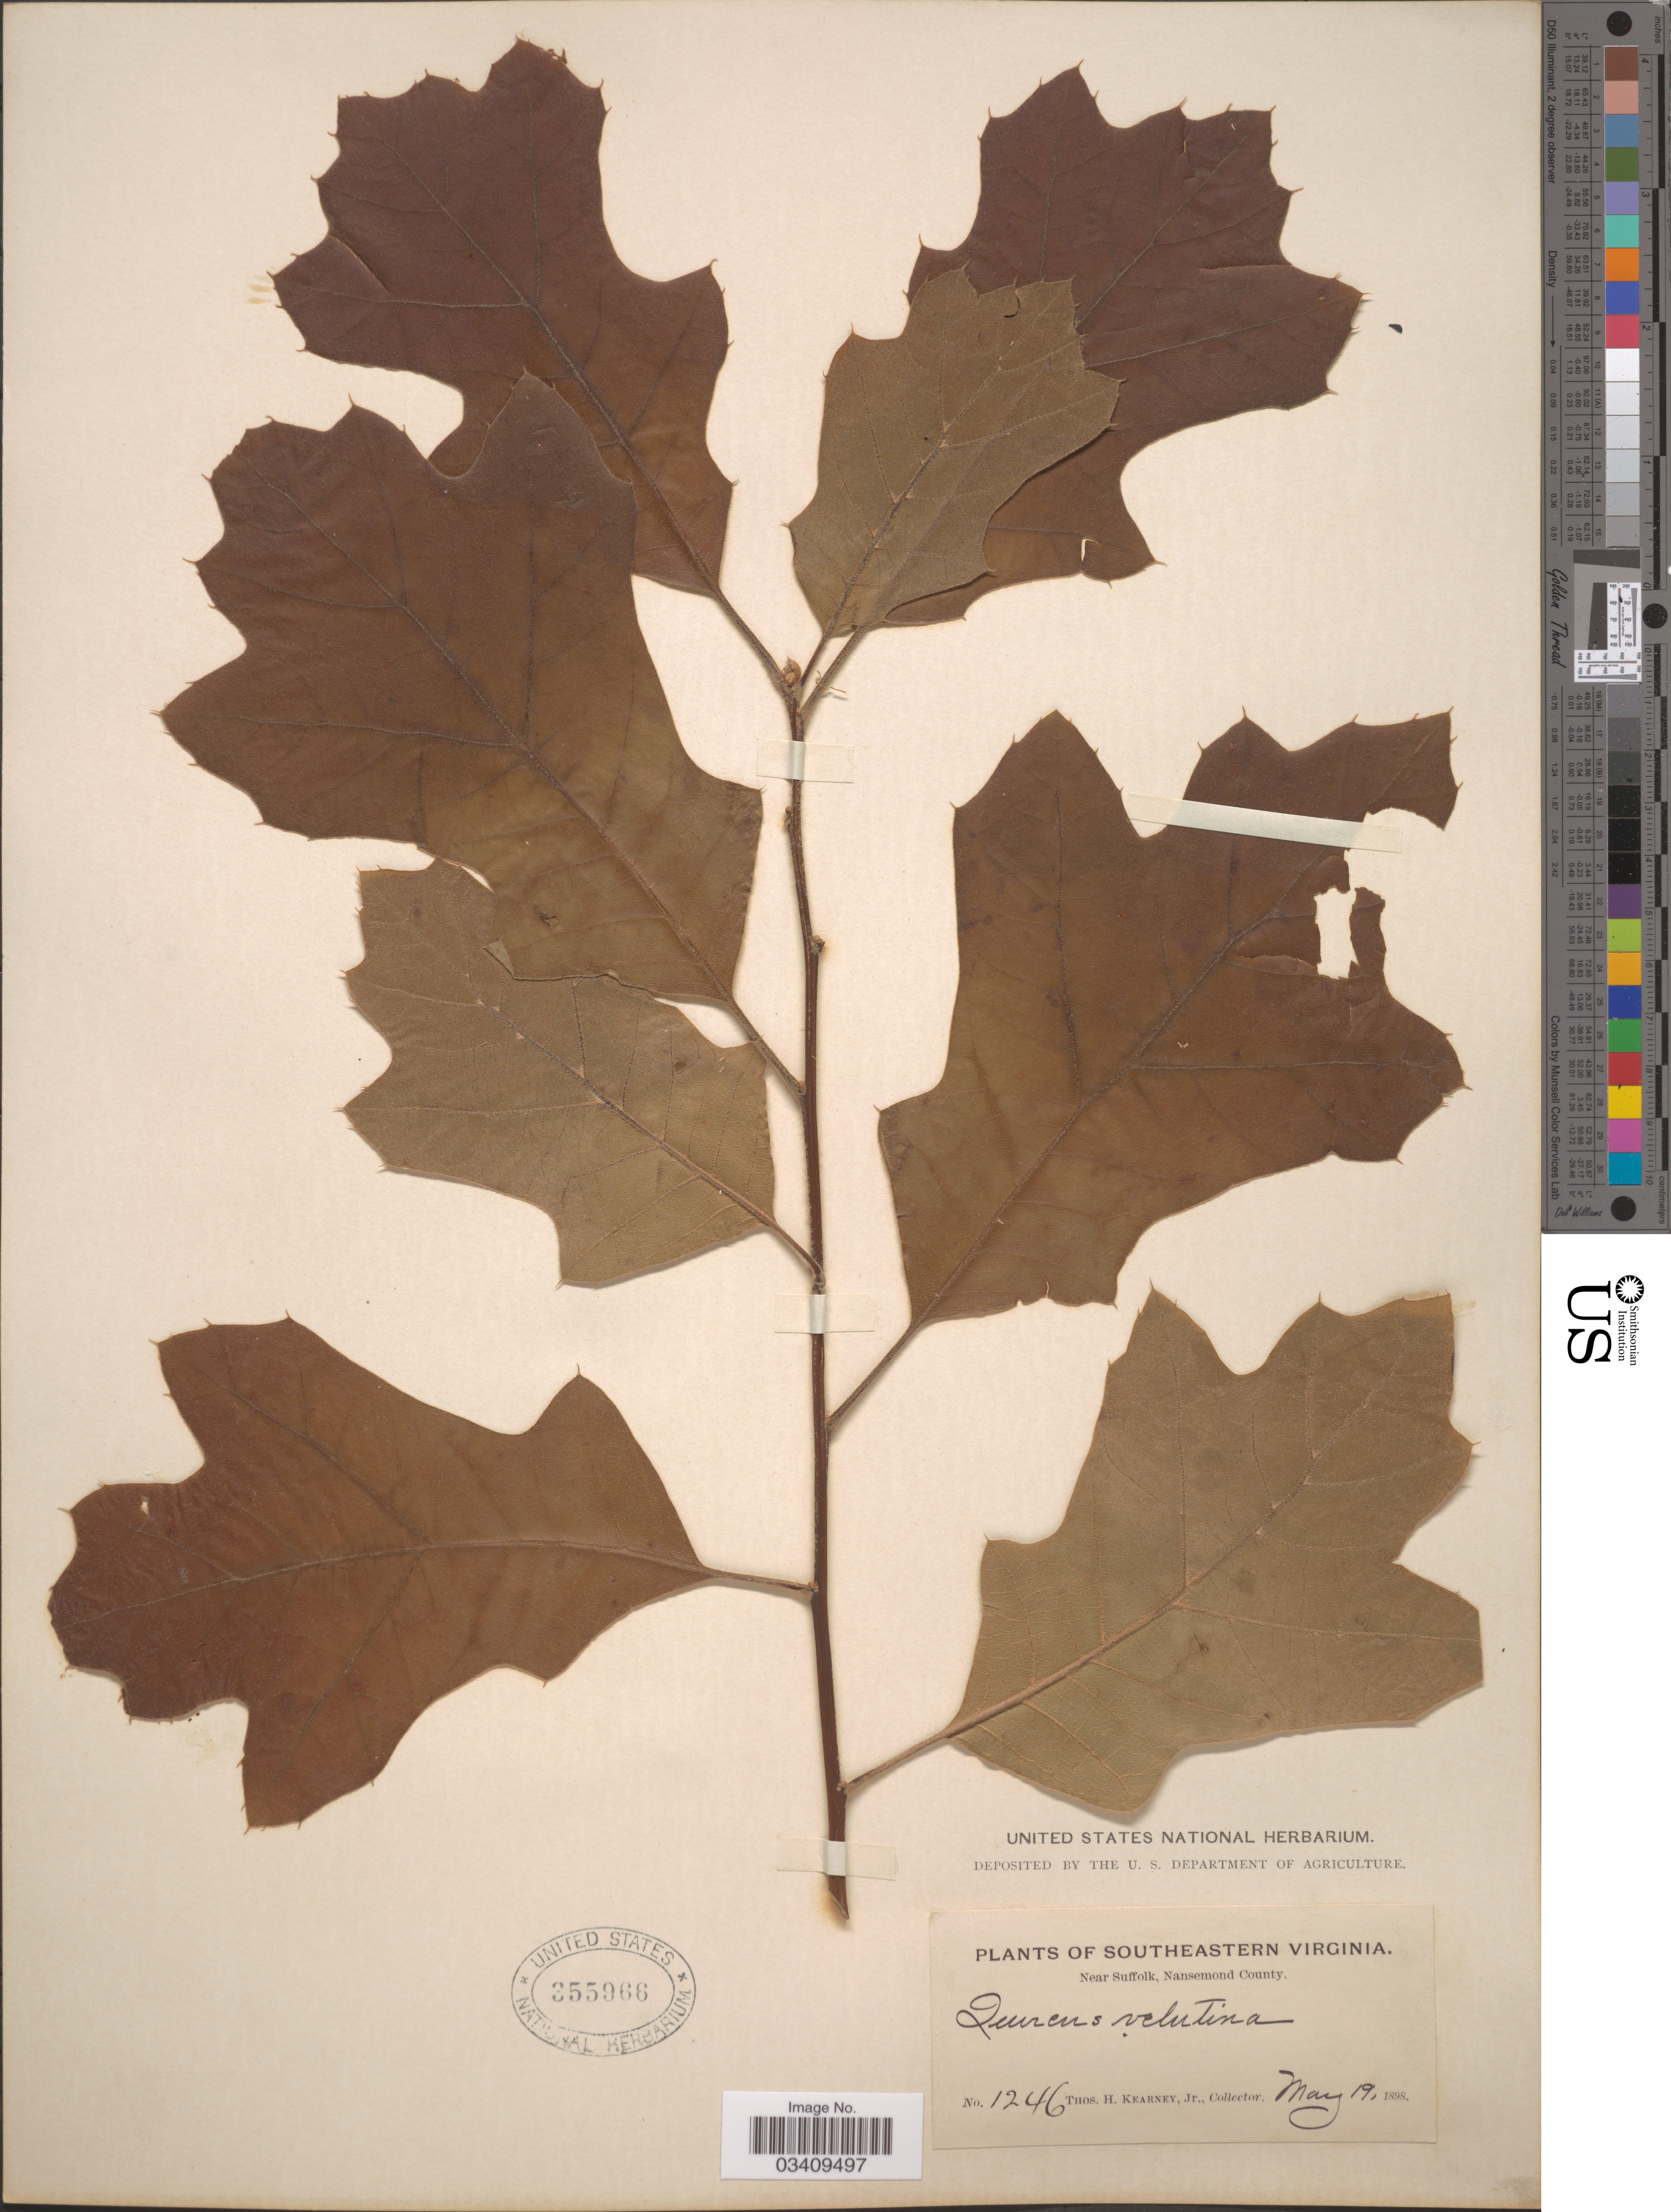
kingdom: Plantae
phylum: Tracheophyta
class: Magnoliopsida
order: Fagales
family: Fagaceae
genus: Quercus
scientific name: Quercus velutina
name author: Lam.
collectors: T. H. Kearney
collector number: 1246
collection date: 1898-05-19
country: United States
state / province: Virginia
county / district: City of Suffolk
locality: Southeastern Virginia. Near Suffolk, Nansemond County.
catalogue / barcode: US 355966